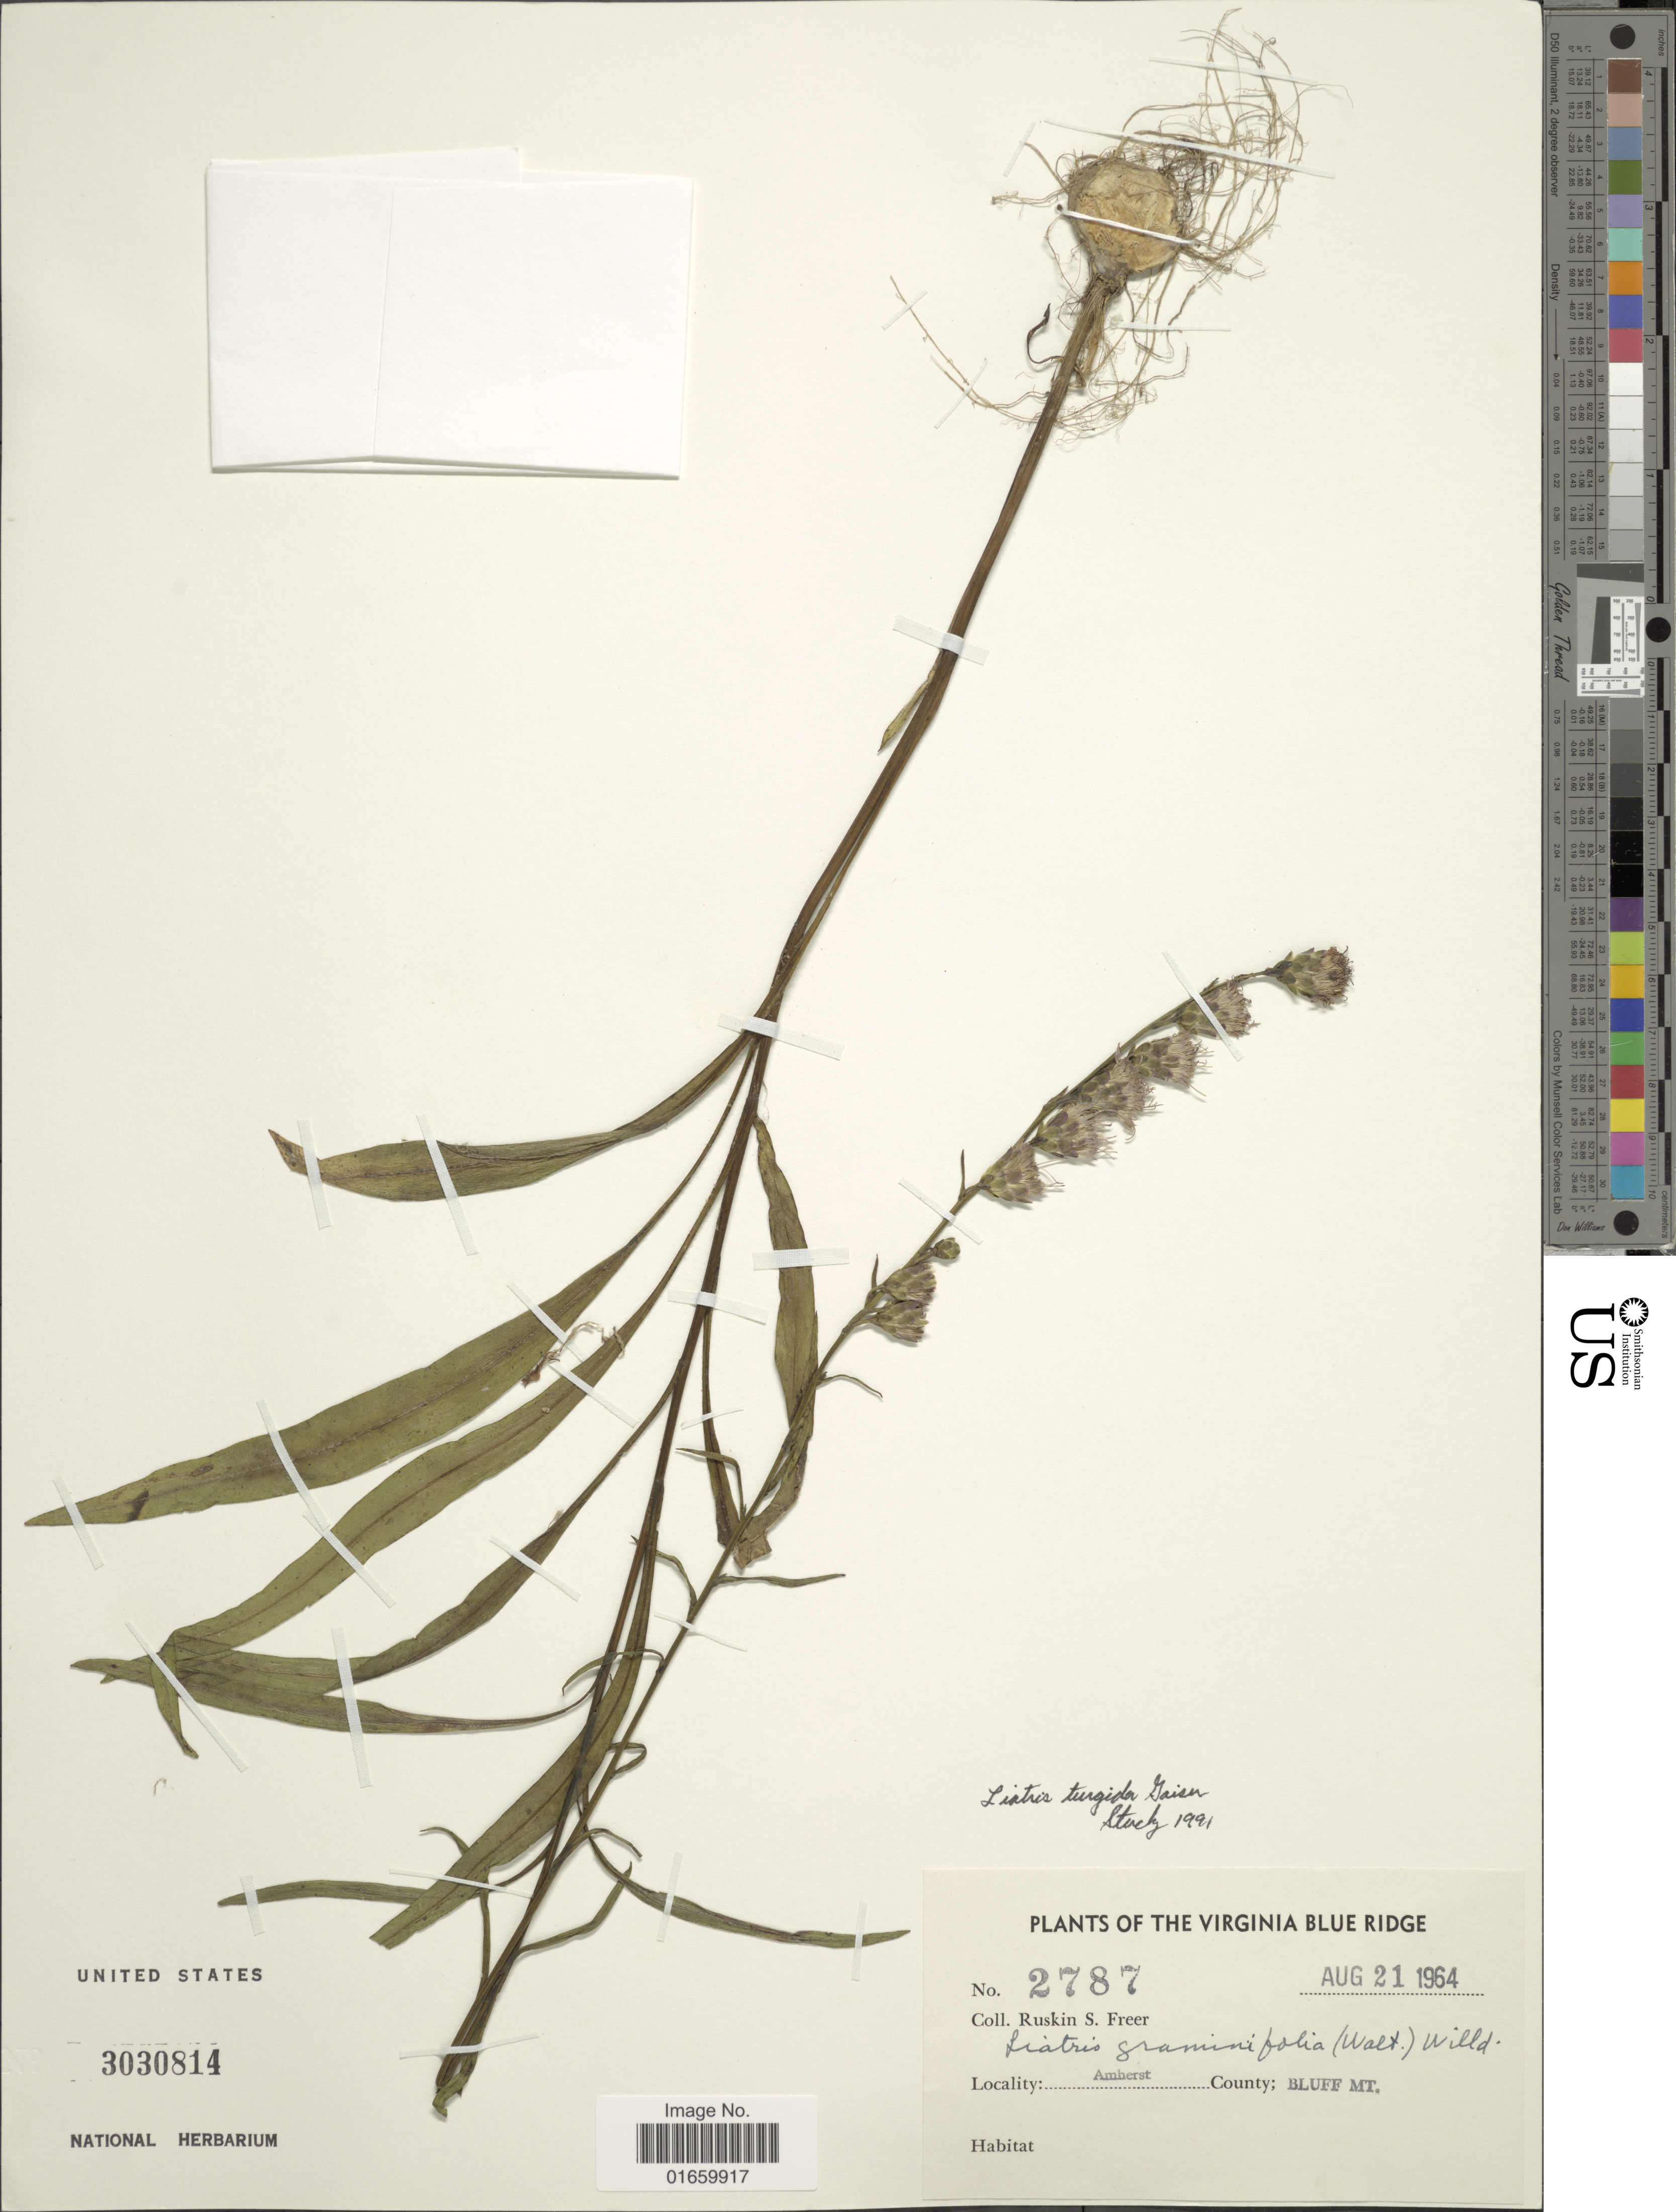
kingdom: Plantae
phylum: Tracheophyta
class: Magnoliopsida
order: Asterales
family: Asteraceae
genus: Liatris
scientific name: Liatris turgida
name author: Gaiser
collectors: R. Freer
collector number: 2787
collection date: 1964-08-21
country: United States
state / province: Virginia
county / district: Amherst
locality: Virginia Blue Ridge, Amberst County; Bluff MT.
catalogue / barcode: US 3030814